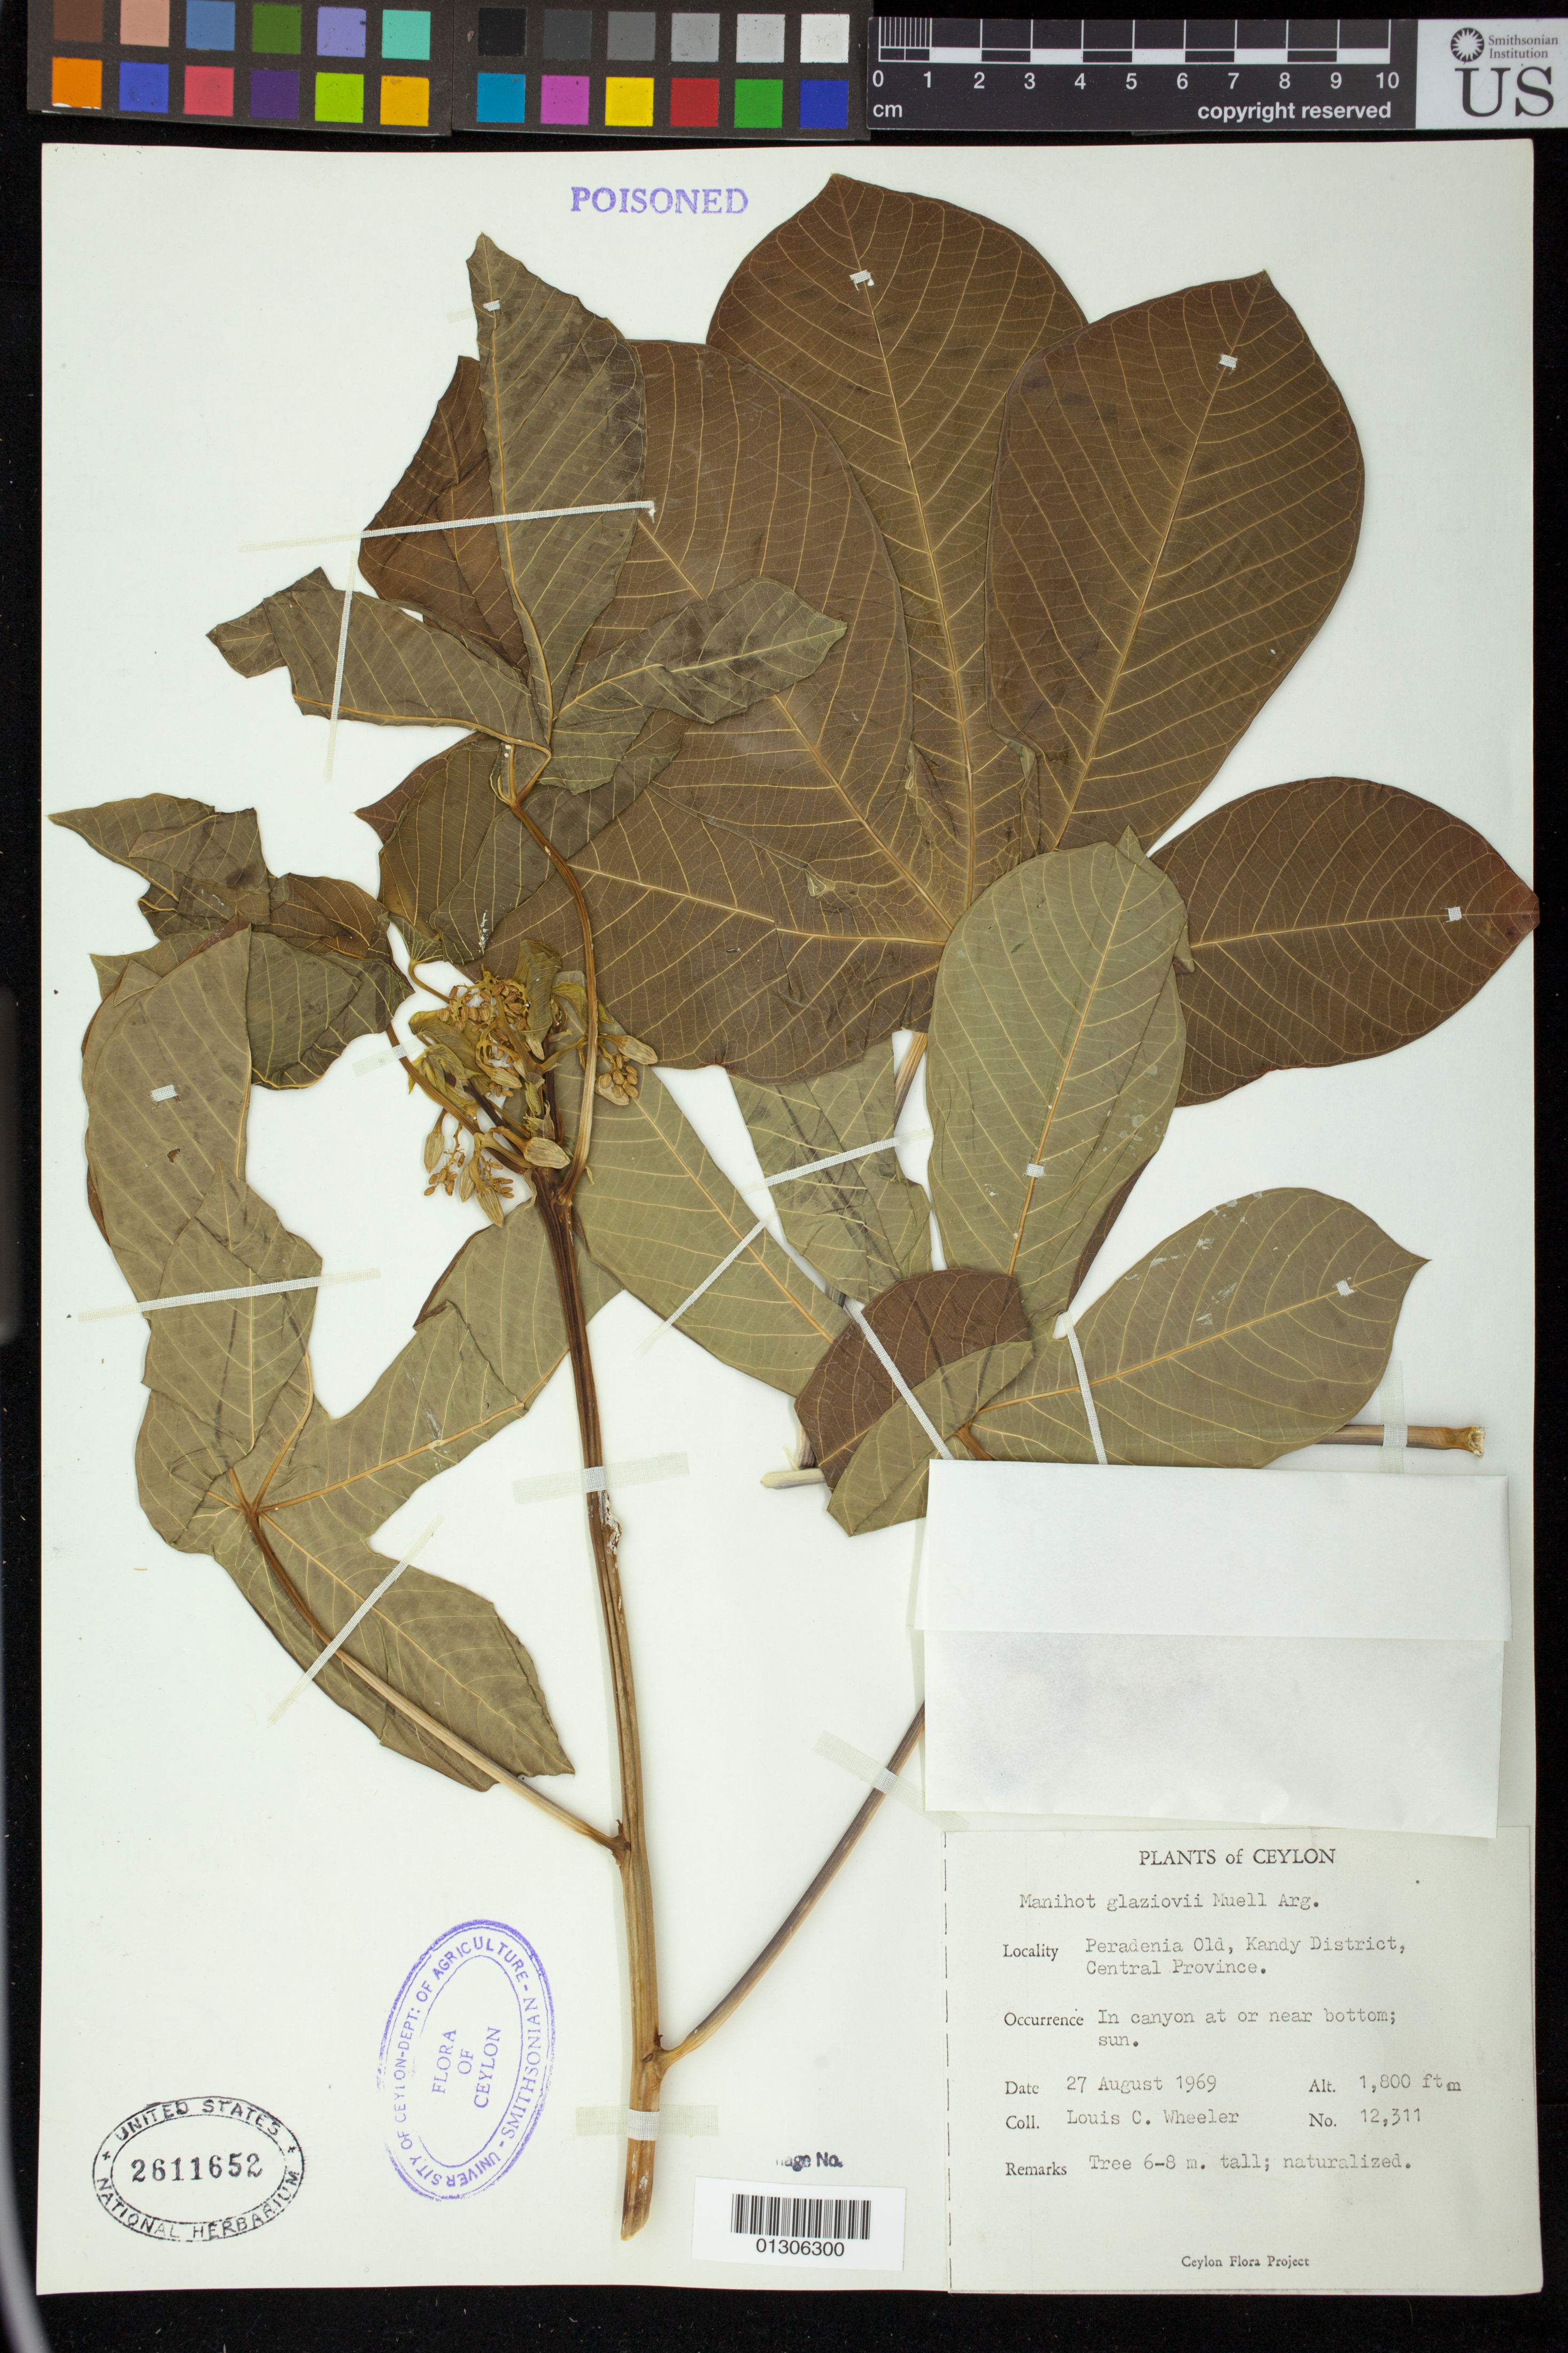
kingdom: Plantae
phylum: Tracheophyta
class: Magnoliopsida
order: Malpighiales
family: Euphorbiaceae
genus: Manihot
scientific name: Manihot glaziovii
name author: Müll. Arg.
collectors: L. C. Wheeler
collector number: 12311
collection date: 1969-08-27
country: Sri Lanka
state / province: Central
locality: Peradenia Old, Kandy District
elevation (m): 1800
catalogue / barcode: US 2611652